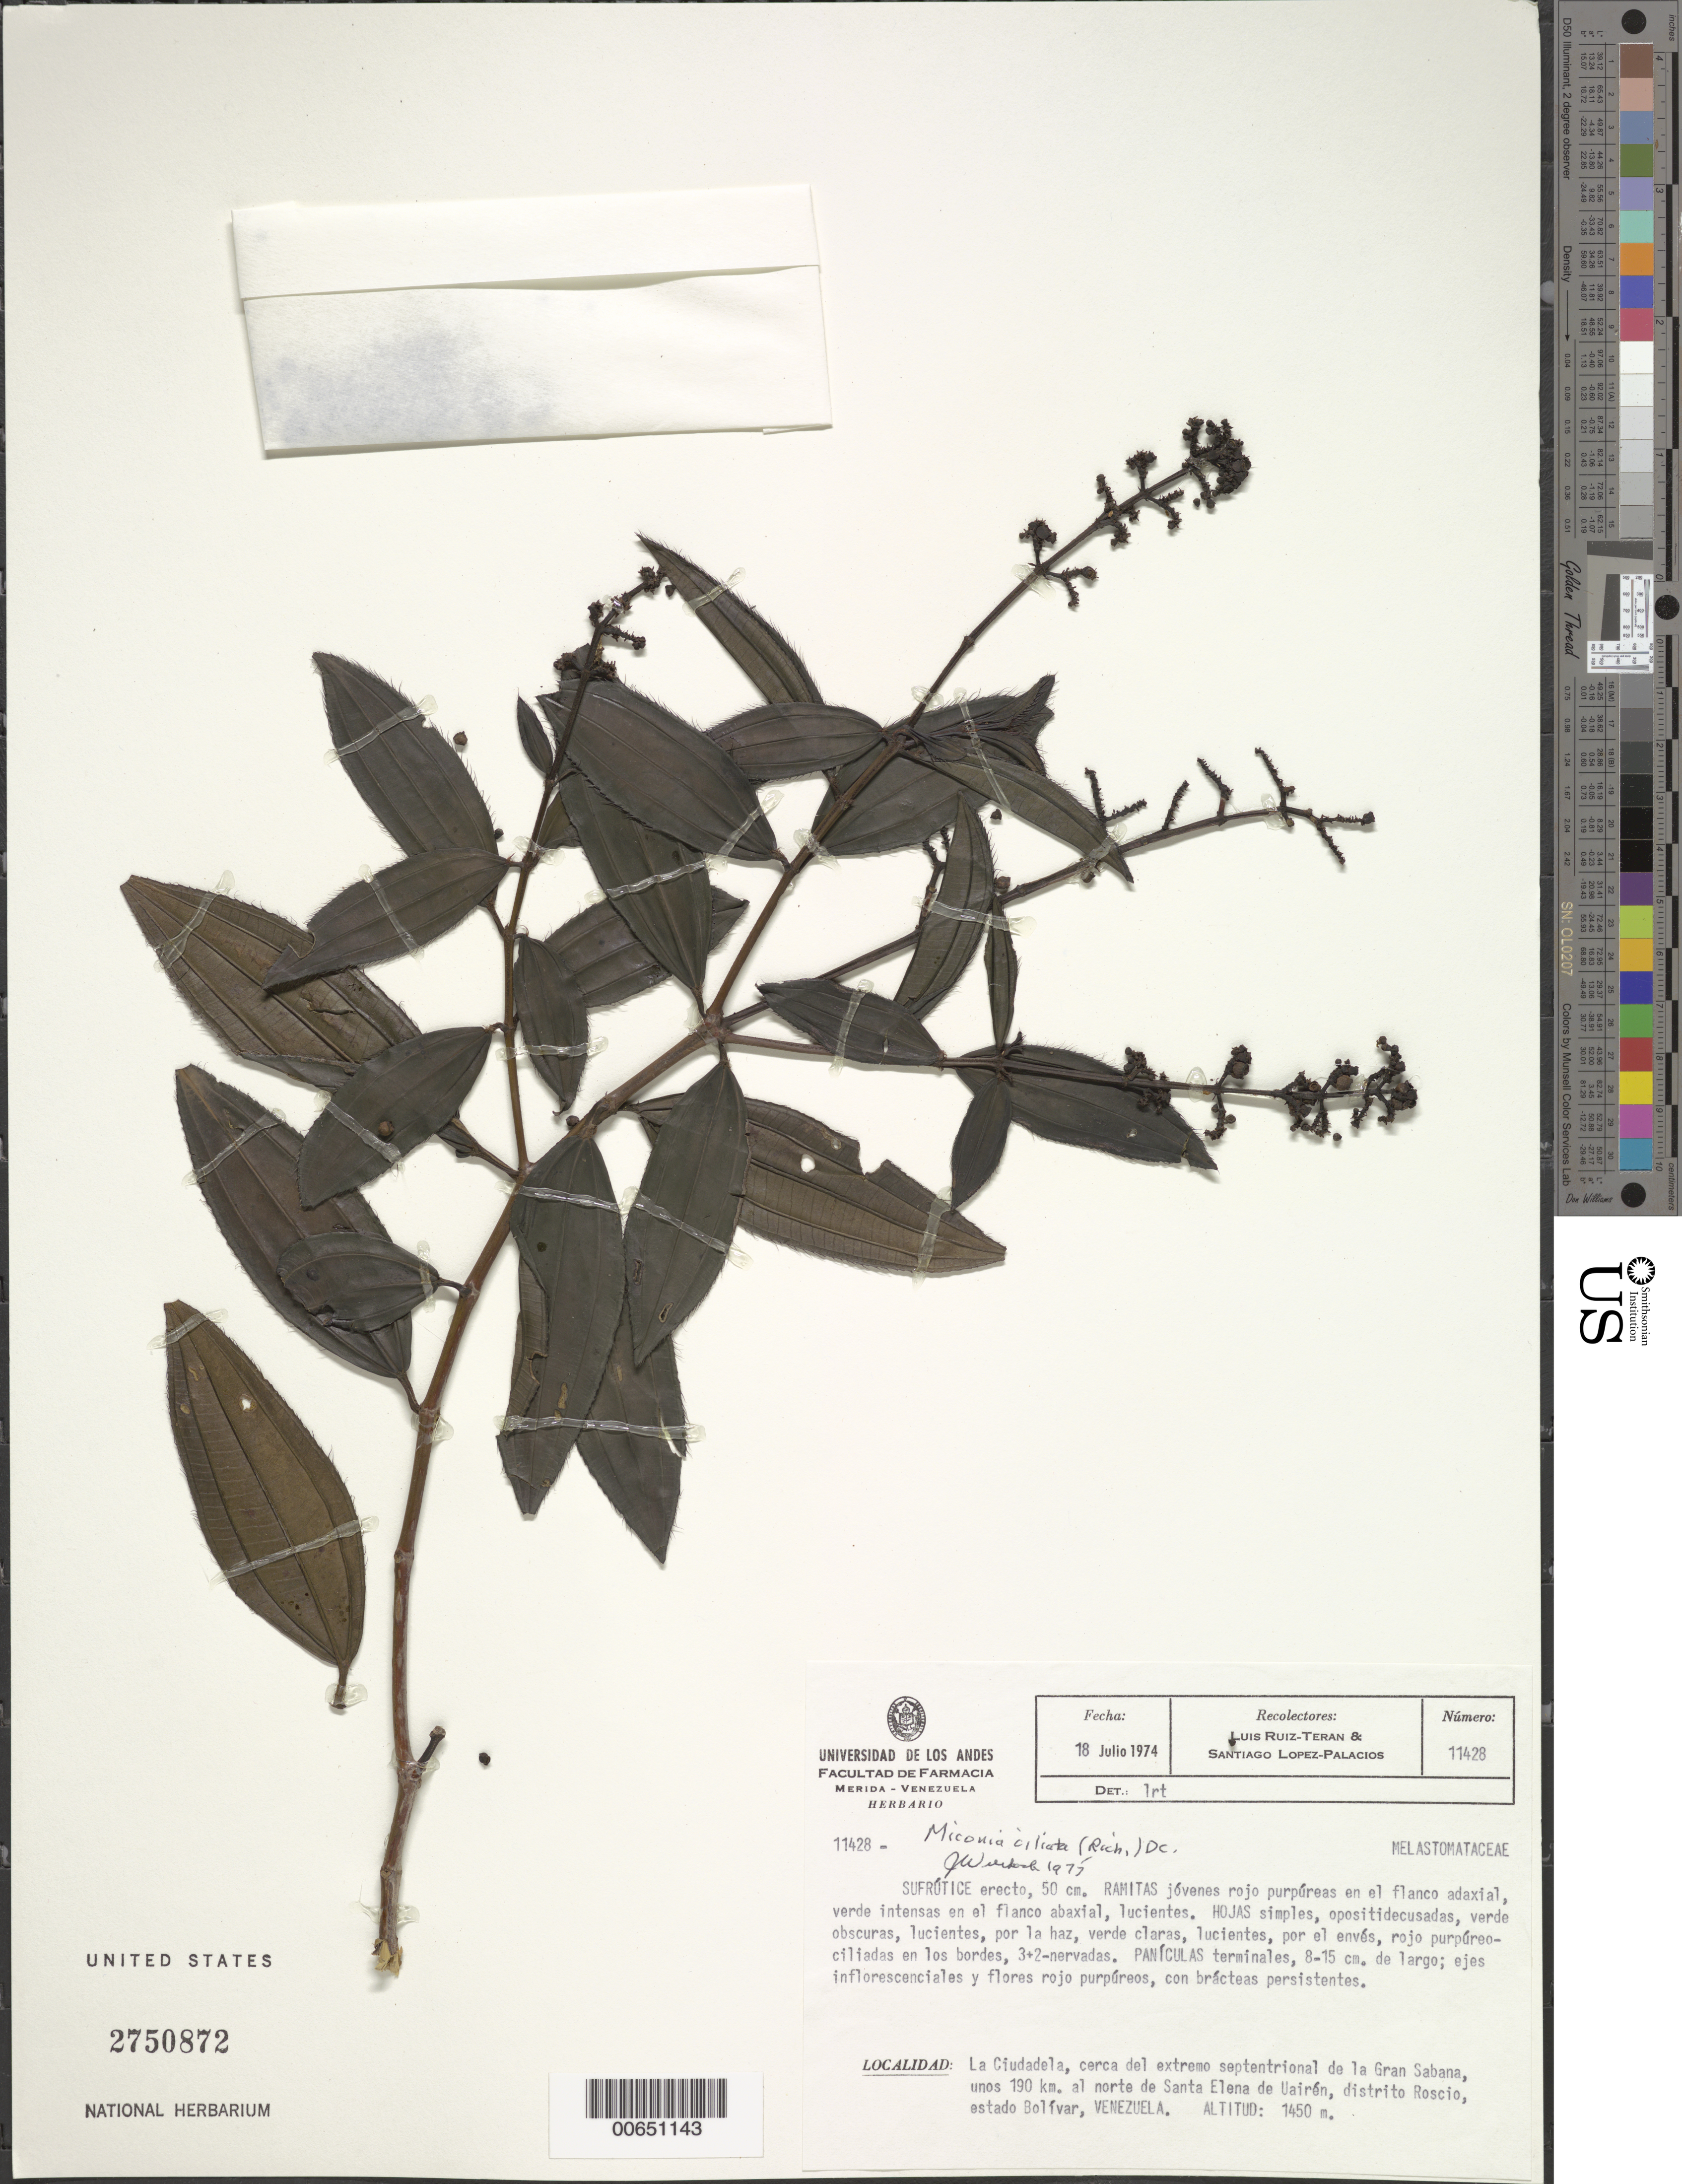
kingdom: Plantae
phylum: Tracheophyta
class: Magnoliopsida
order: Myrtales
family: Melastomataceae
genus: Miconia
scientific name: Miconia ciliata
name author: (Rich.) DC.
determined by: Wurdack, John J., (US), US (UNITED STATES)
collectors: L. E. Ruíz-Terán & S. López-Palacios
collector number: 11428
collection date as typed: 18-Jul-74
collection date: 1974-07-18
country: Venezuela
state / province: Bolívar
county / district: Roscio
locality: La Ciudadela, Gran Sabana, 190 km al N de Santa Elena de Uairen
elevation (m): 1450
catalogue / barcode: US 2750872